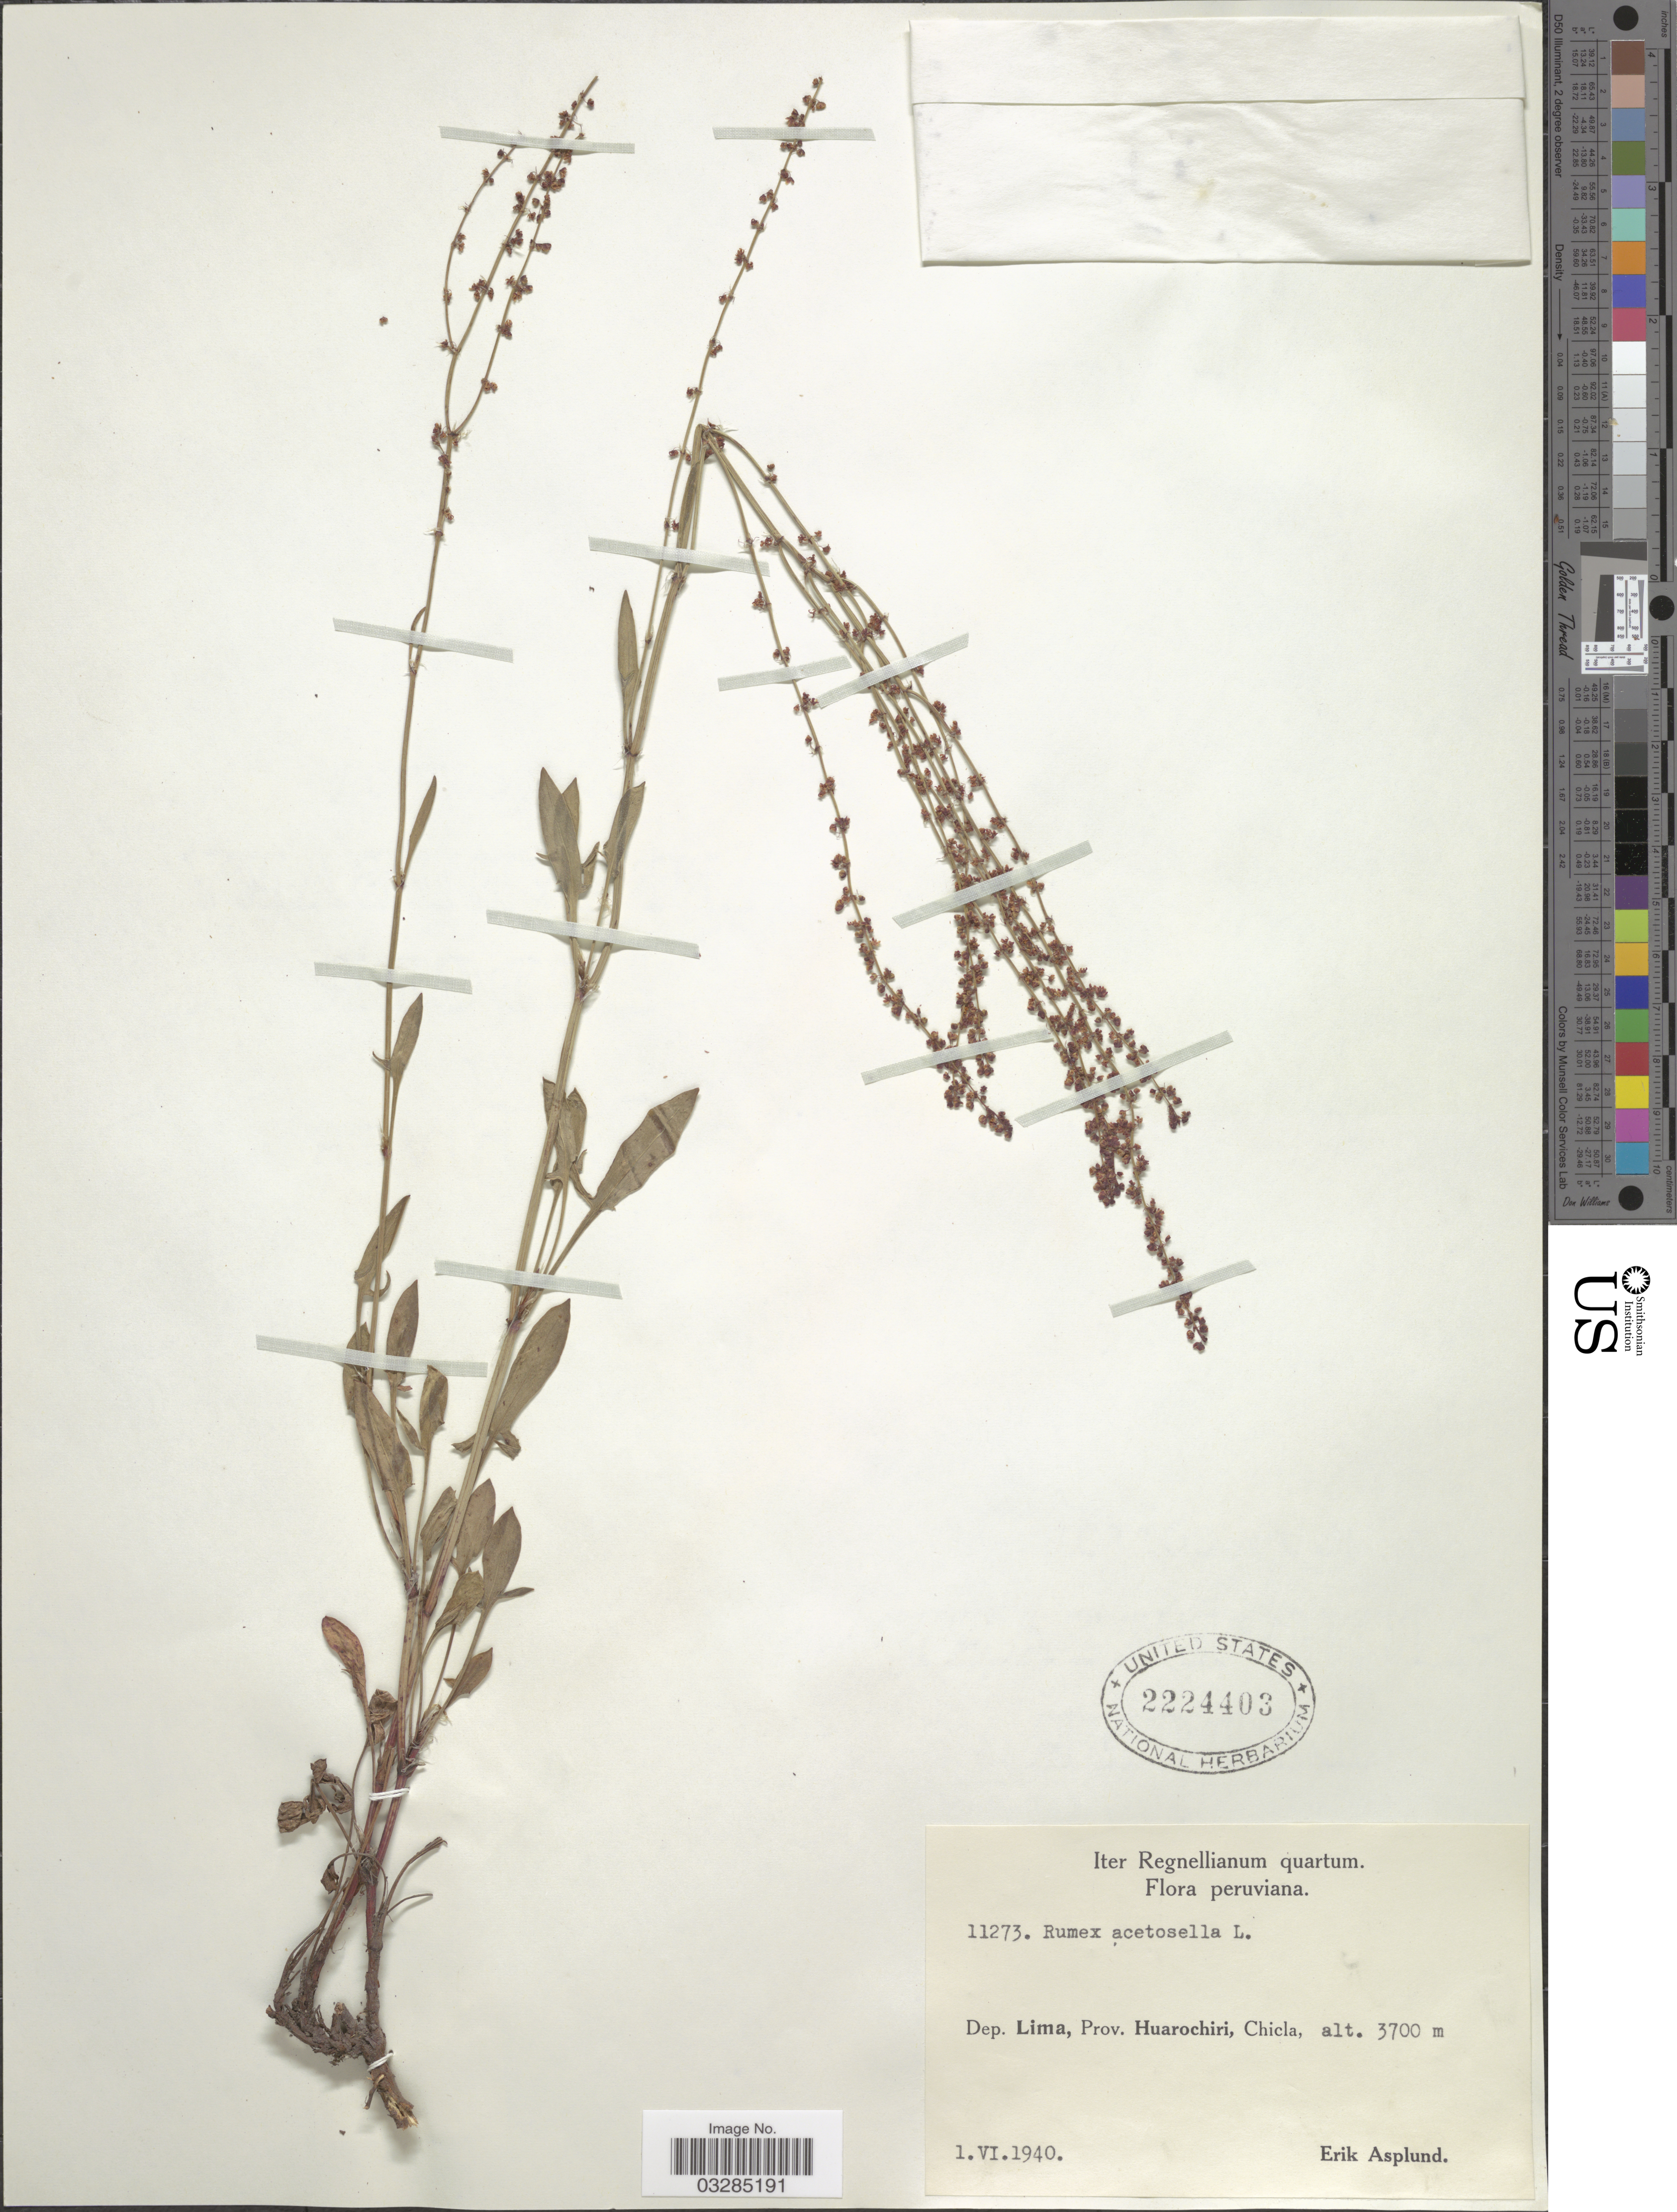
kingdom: Plantae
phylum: Tracheophyta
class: Magnoliopsida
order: Caryophyllales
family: Polygonaceae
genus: Rumex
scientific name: Rumex acetosella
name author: L.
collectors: E. Asplund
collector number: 11273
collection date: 1940-06-01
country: Peru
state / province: Lima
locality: Dep. Lima, Prov. Huarochiri, Chicla.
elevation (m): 3700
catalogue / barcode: US 2224403